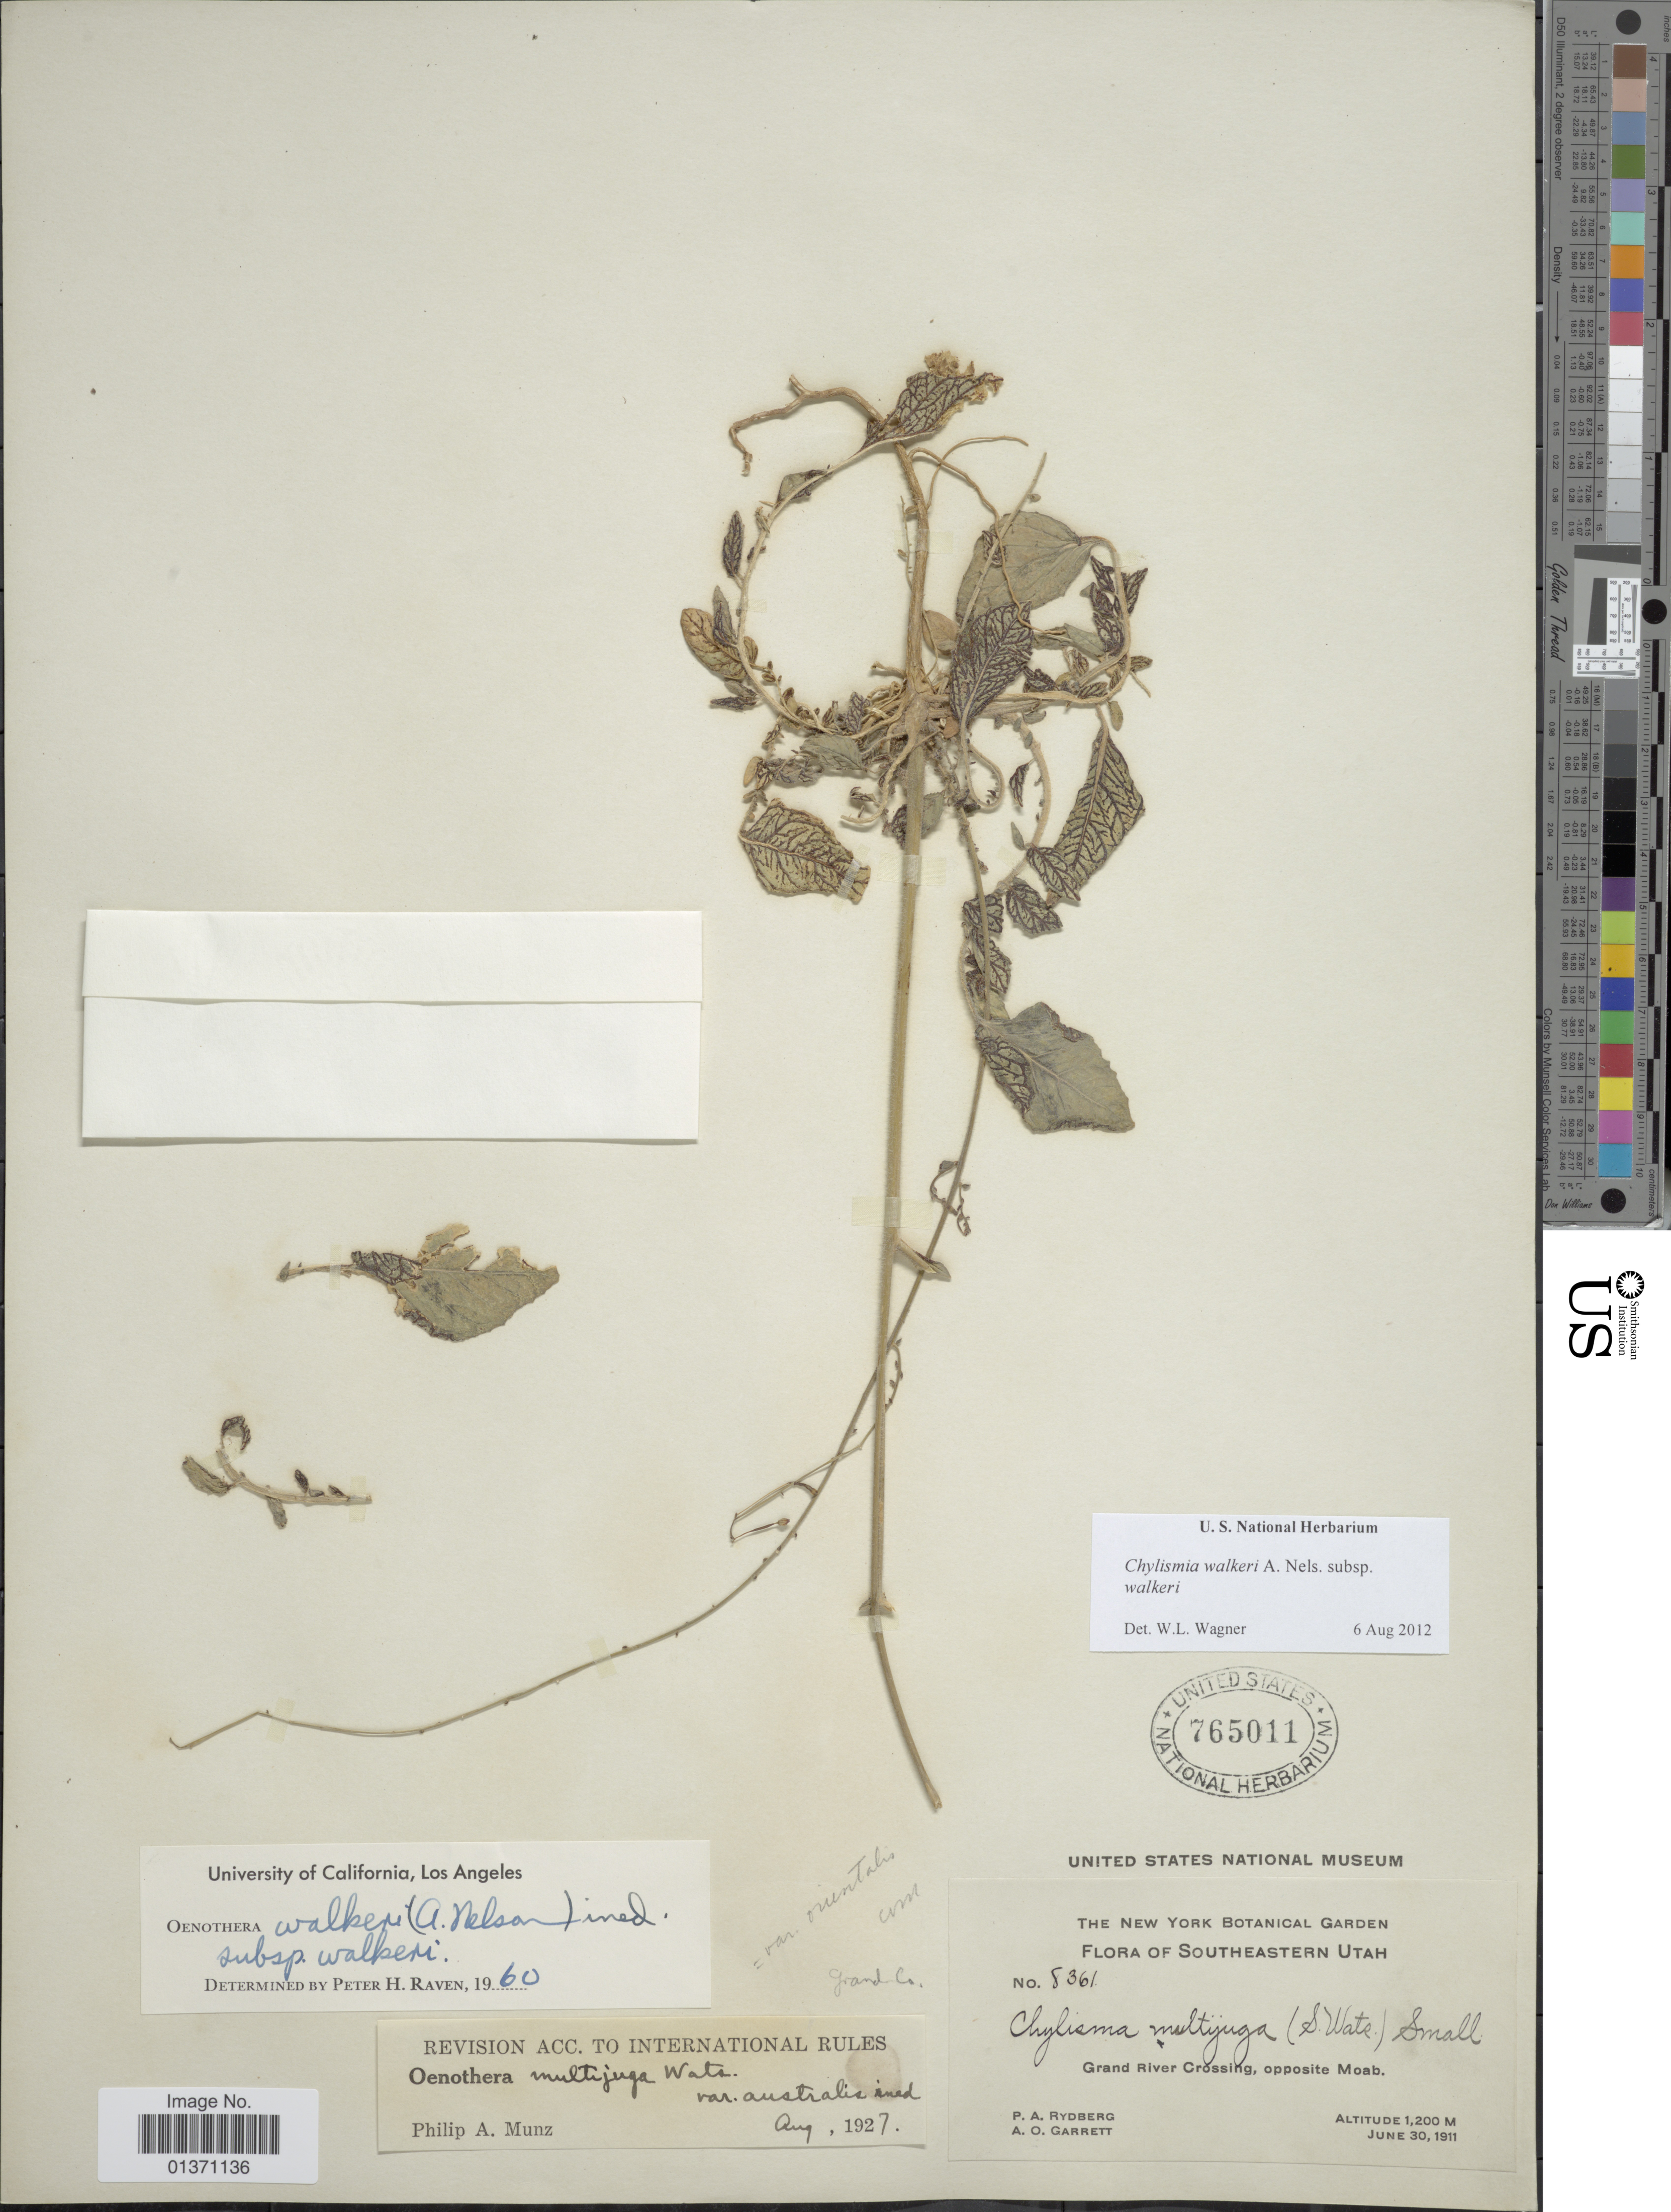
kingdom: Plantae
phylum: Tracheophyta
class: Magnoliopsida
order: Myrtales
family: Onagraceae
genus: Chylismia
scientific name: Chylismia walkeri subsp. walkeri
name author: A. Nelson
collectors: P. A. Rydberg & A. O. Garrett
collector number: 8361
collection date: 1911-06-30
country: United States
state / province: Utah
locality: Southeastern Utah, Grand River Crossing, opposite Moab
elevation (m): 1200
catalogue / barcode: US 765011